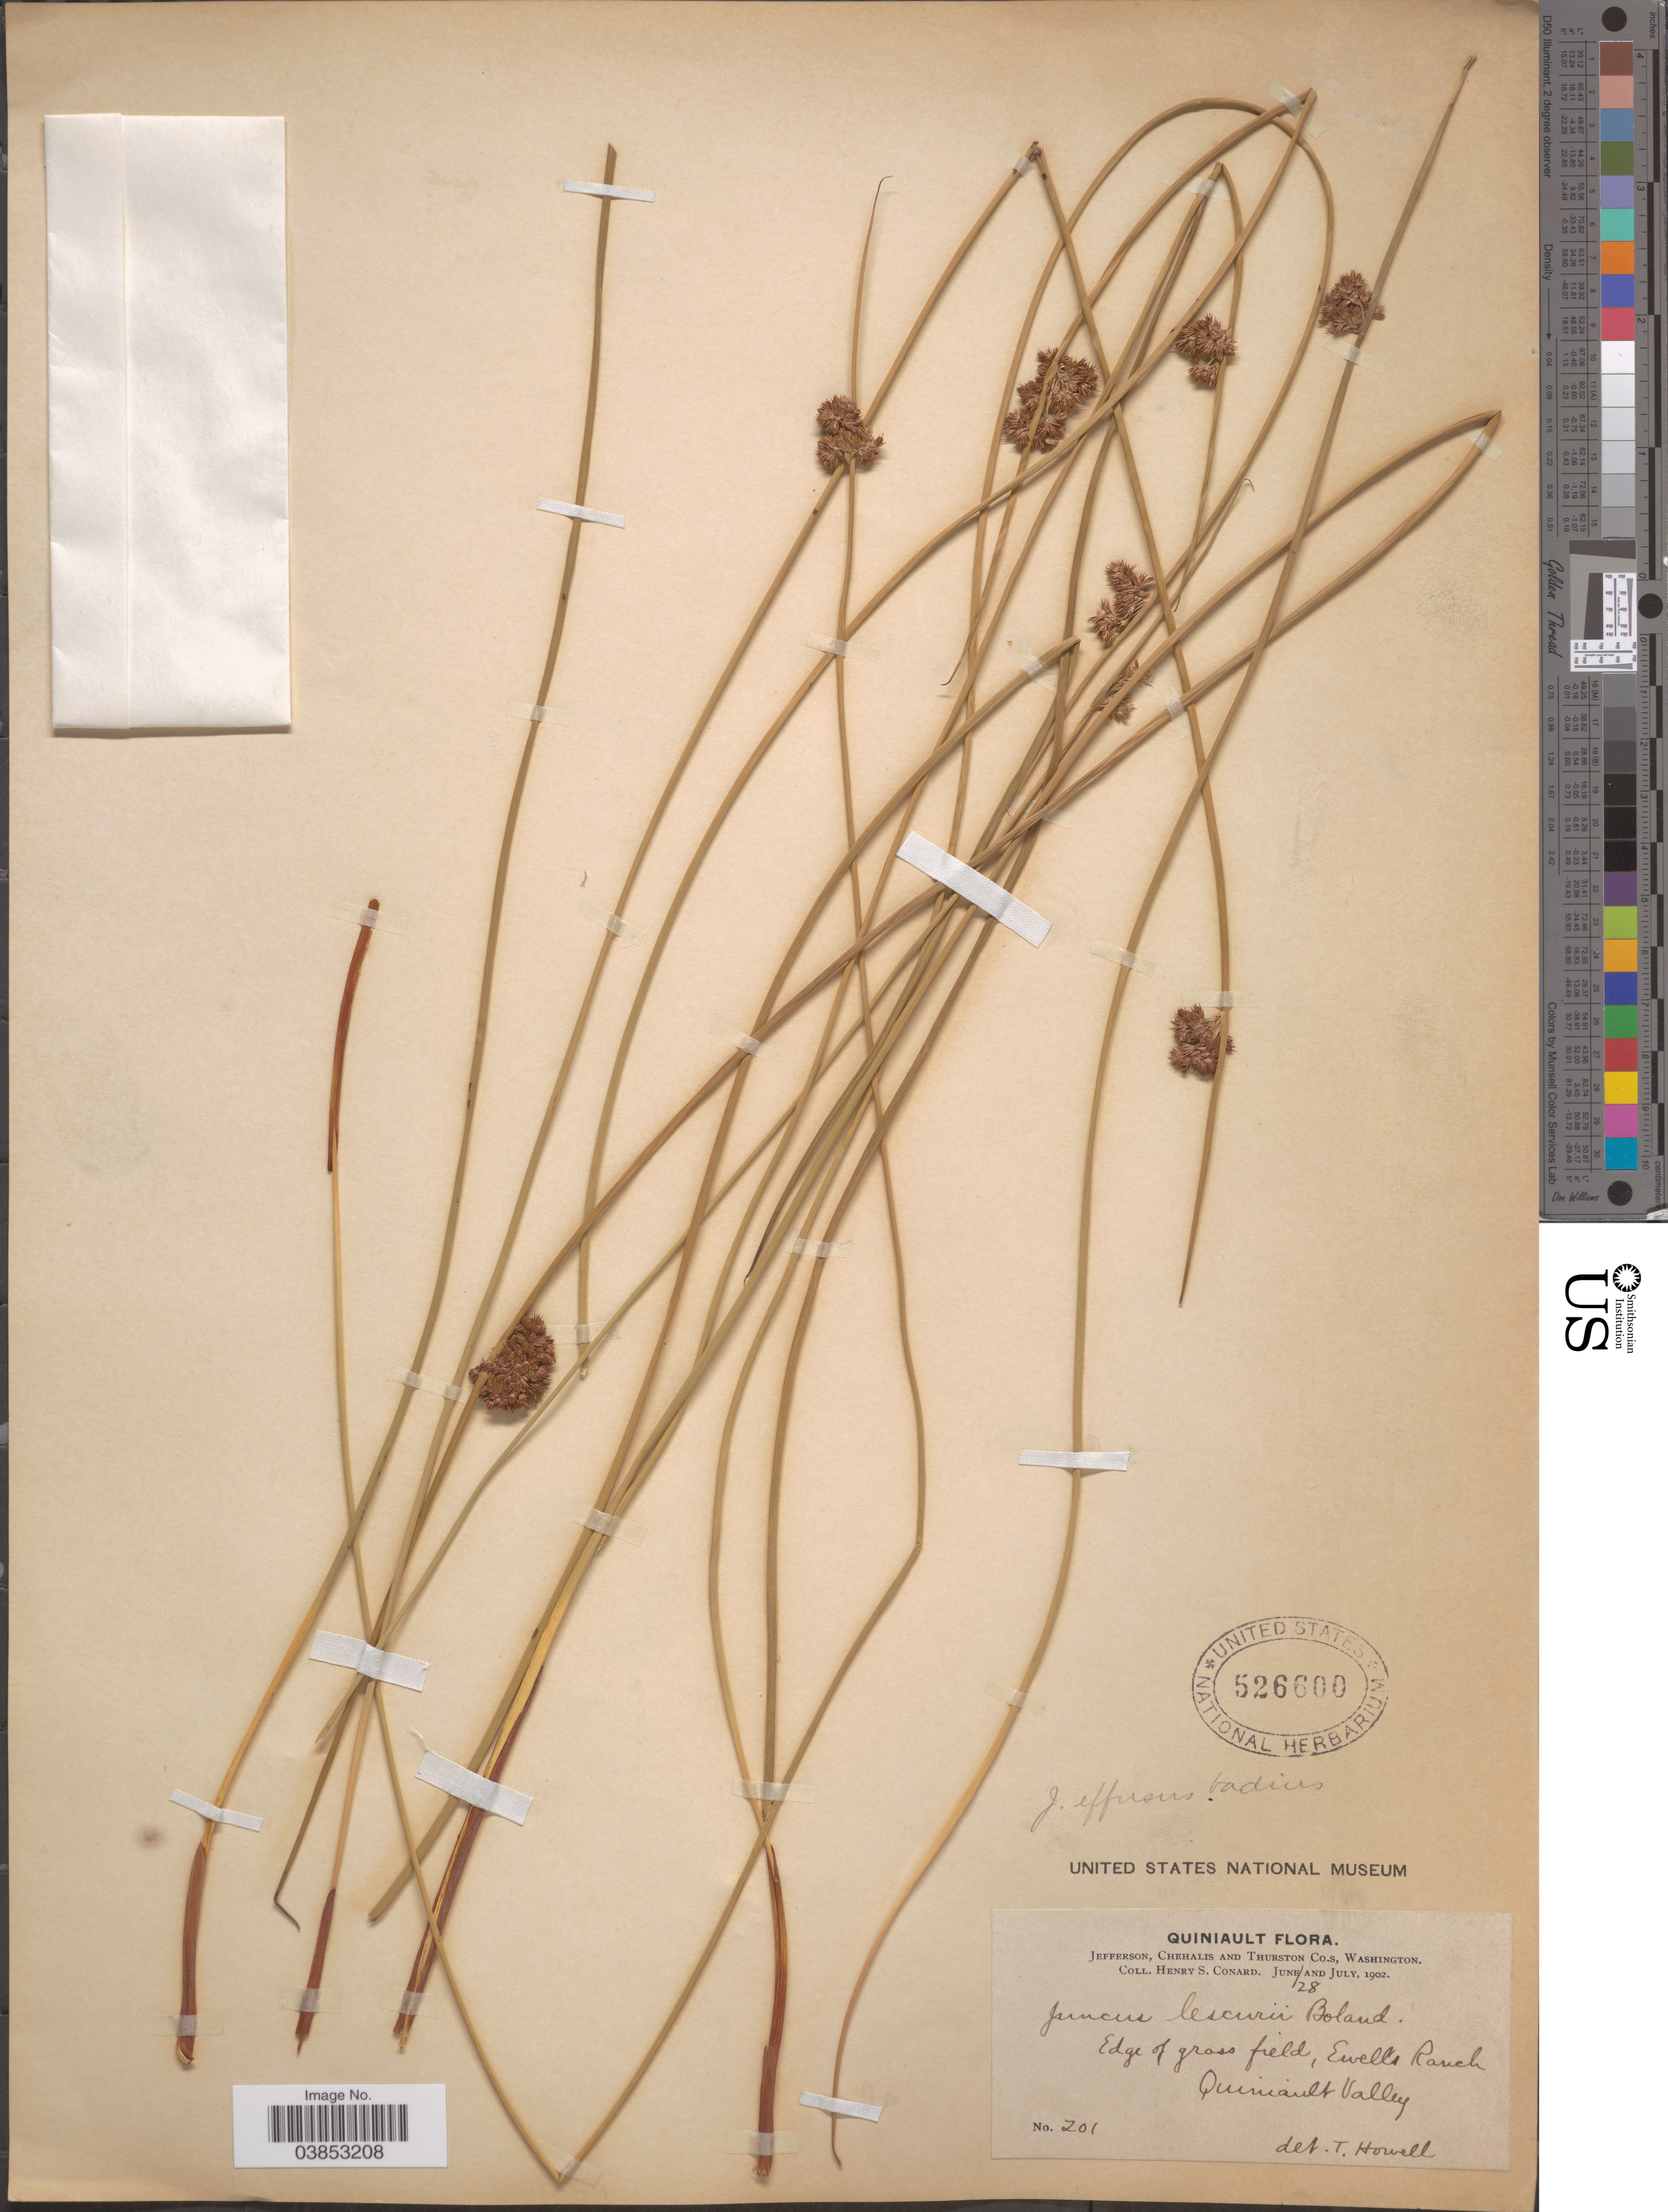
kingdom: Plantae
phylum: Tracheophyta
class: Liliopsida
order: Poales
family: Juncaceae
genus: Juncus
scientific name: Juncus effusus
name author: L.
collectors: H. S. Conard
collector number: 201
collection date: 1902-06-28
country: United States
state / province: Washington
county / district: Thurston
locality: Quiniault. Jefferson, Chehalis and Thurston Co.s. Edge of grass field, Ewell's Ranch. Quiniault Valley.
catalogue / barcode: US 526600